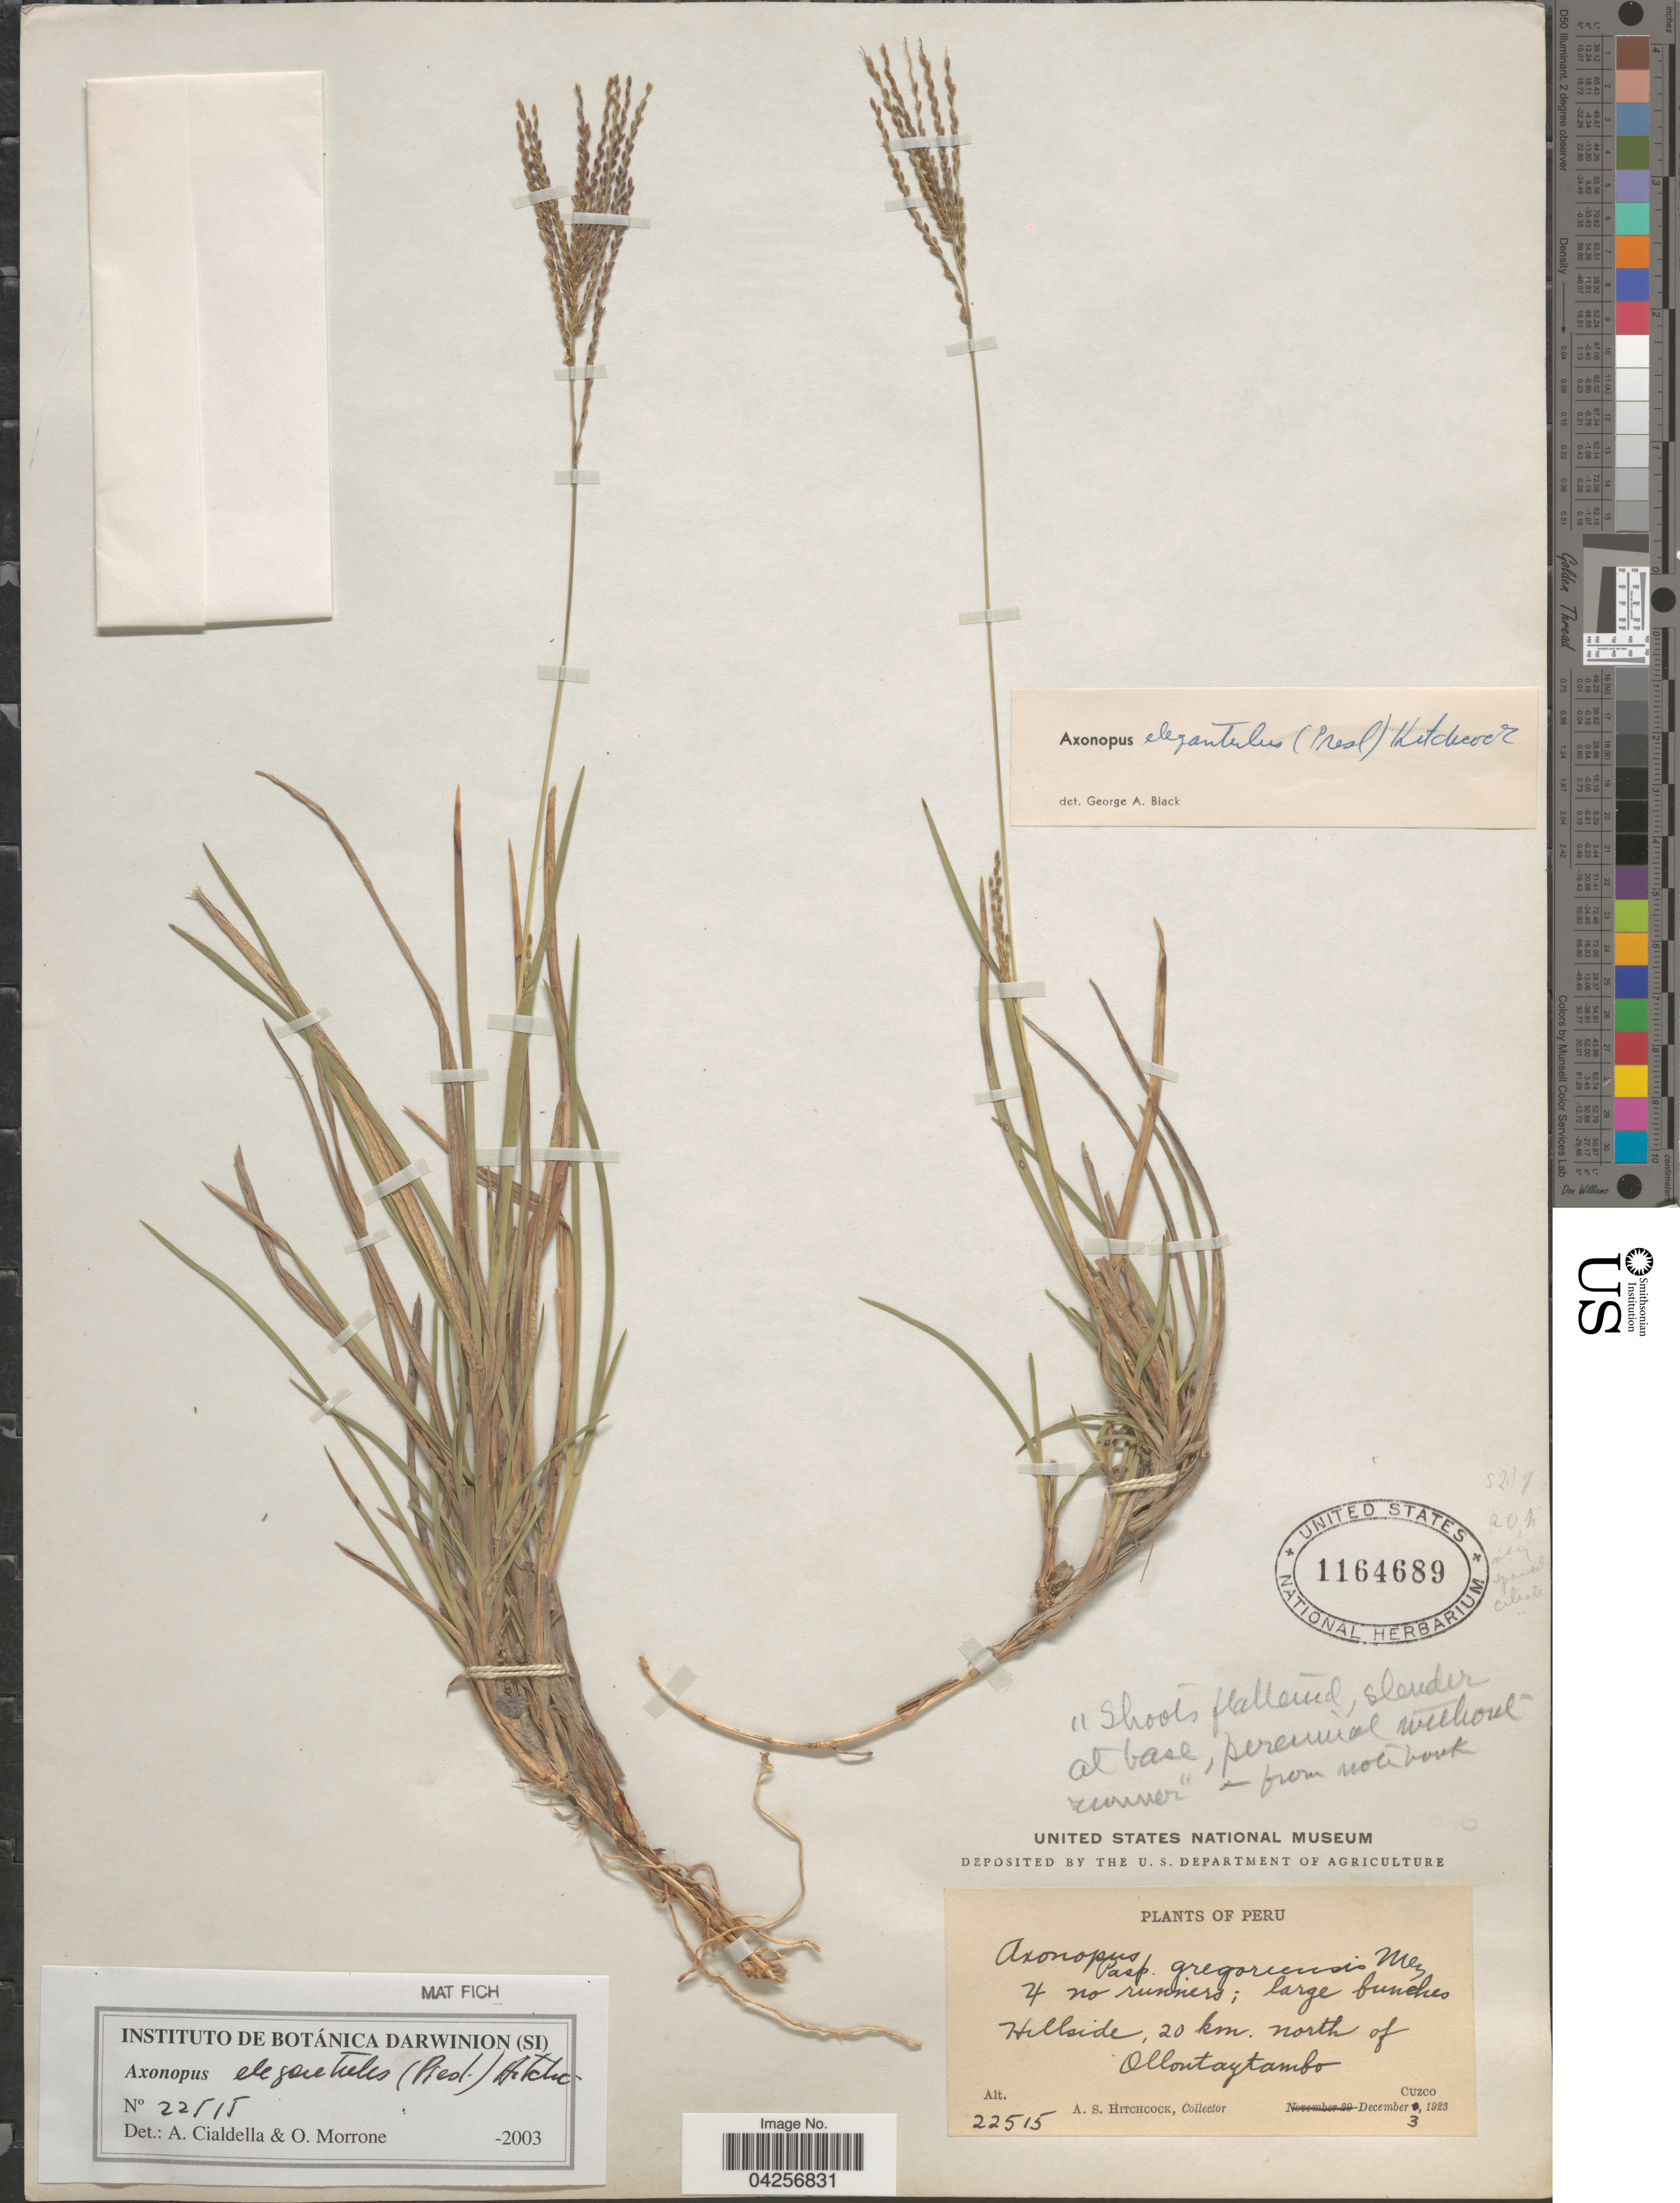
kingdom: Plantae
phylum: Tracheophyta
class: Liliopsida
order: Poales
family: Poaceae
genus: Axonopus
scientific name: Axonopus elegantulus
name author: (J. Presl) Hitchc.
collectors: A. S. Hitchcock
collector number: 22515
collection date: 1923-12-03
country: Peru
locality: Large bunches Hillside, 20 km. north of Ollontaytambo. Cuzco.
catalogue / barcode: US 1164689